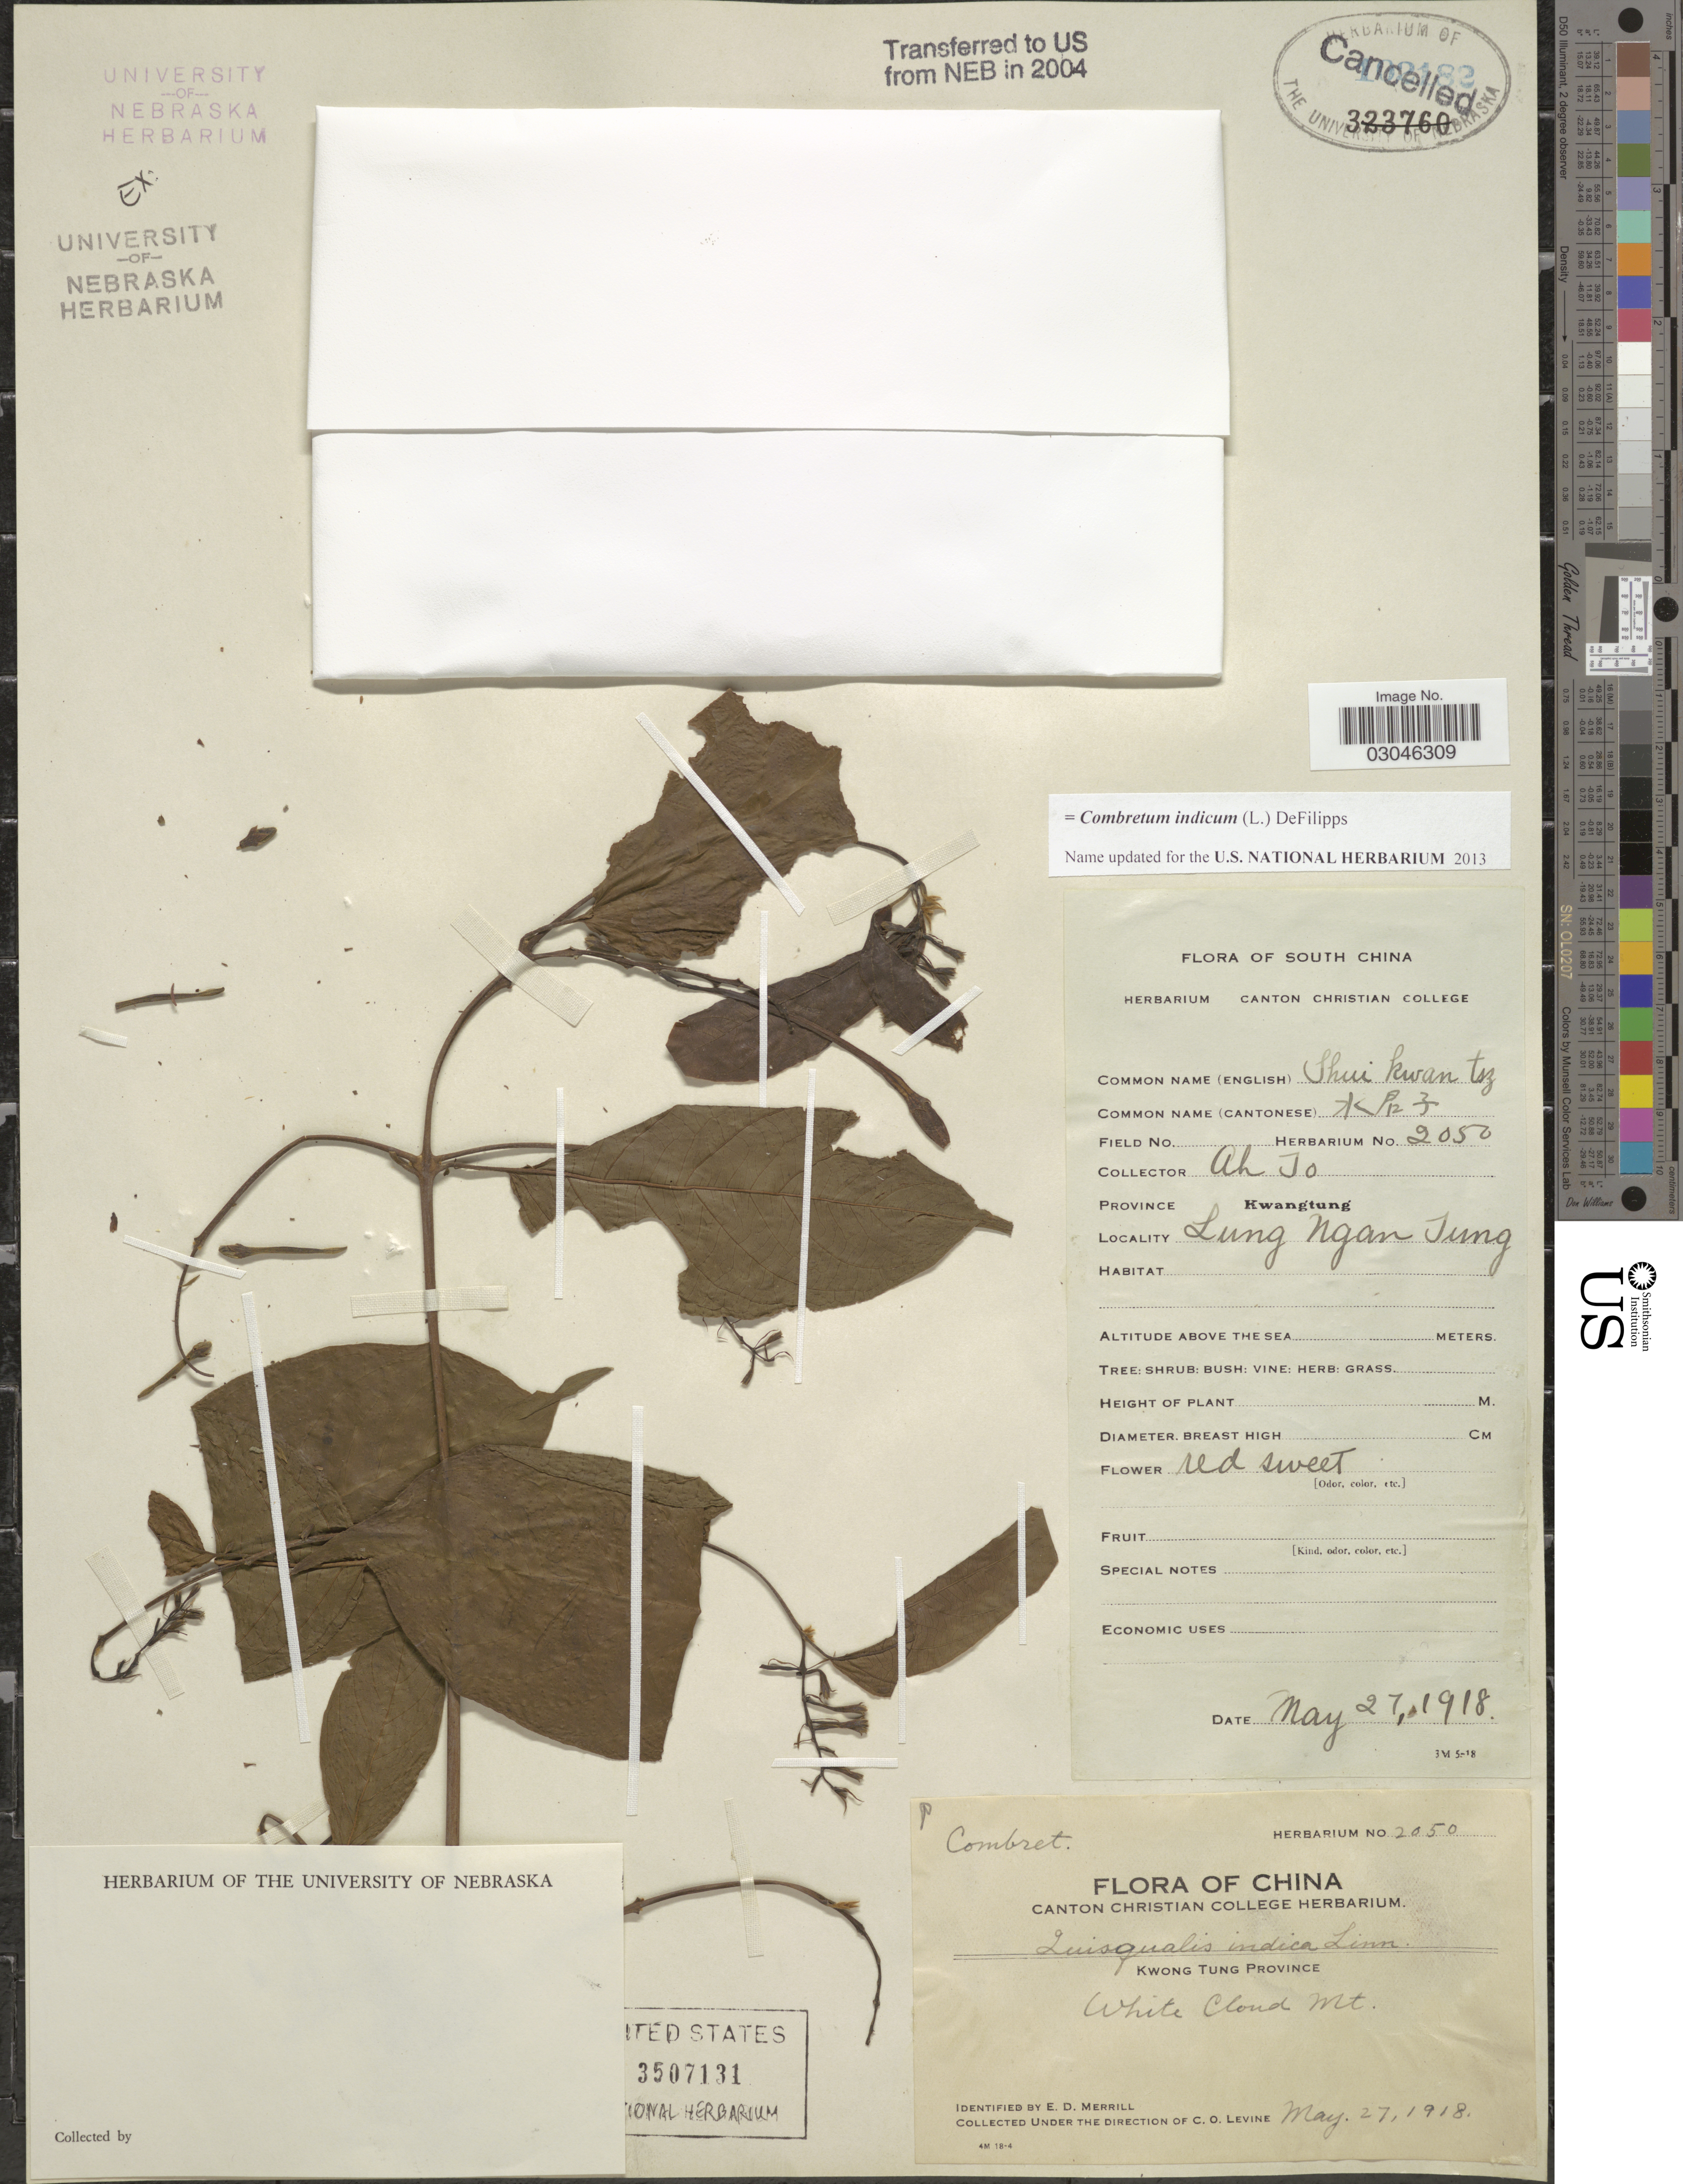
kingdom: Plantae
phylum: Tracheophyta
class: Magnoliopsida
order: Myrtales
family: Combretaceae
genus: Combretum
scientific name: Combretum indicum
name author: (L.) DeFilipps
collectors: A. To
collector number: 2050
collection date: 1918-05-27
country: China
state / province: Guangdong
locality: South China. Province Kwangtung. Lung Ngan Tung. White Cloud Mt.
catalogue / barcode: US 3507131